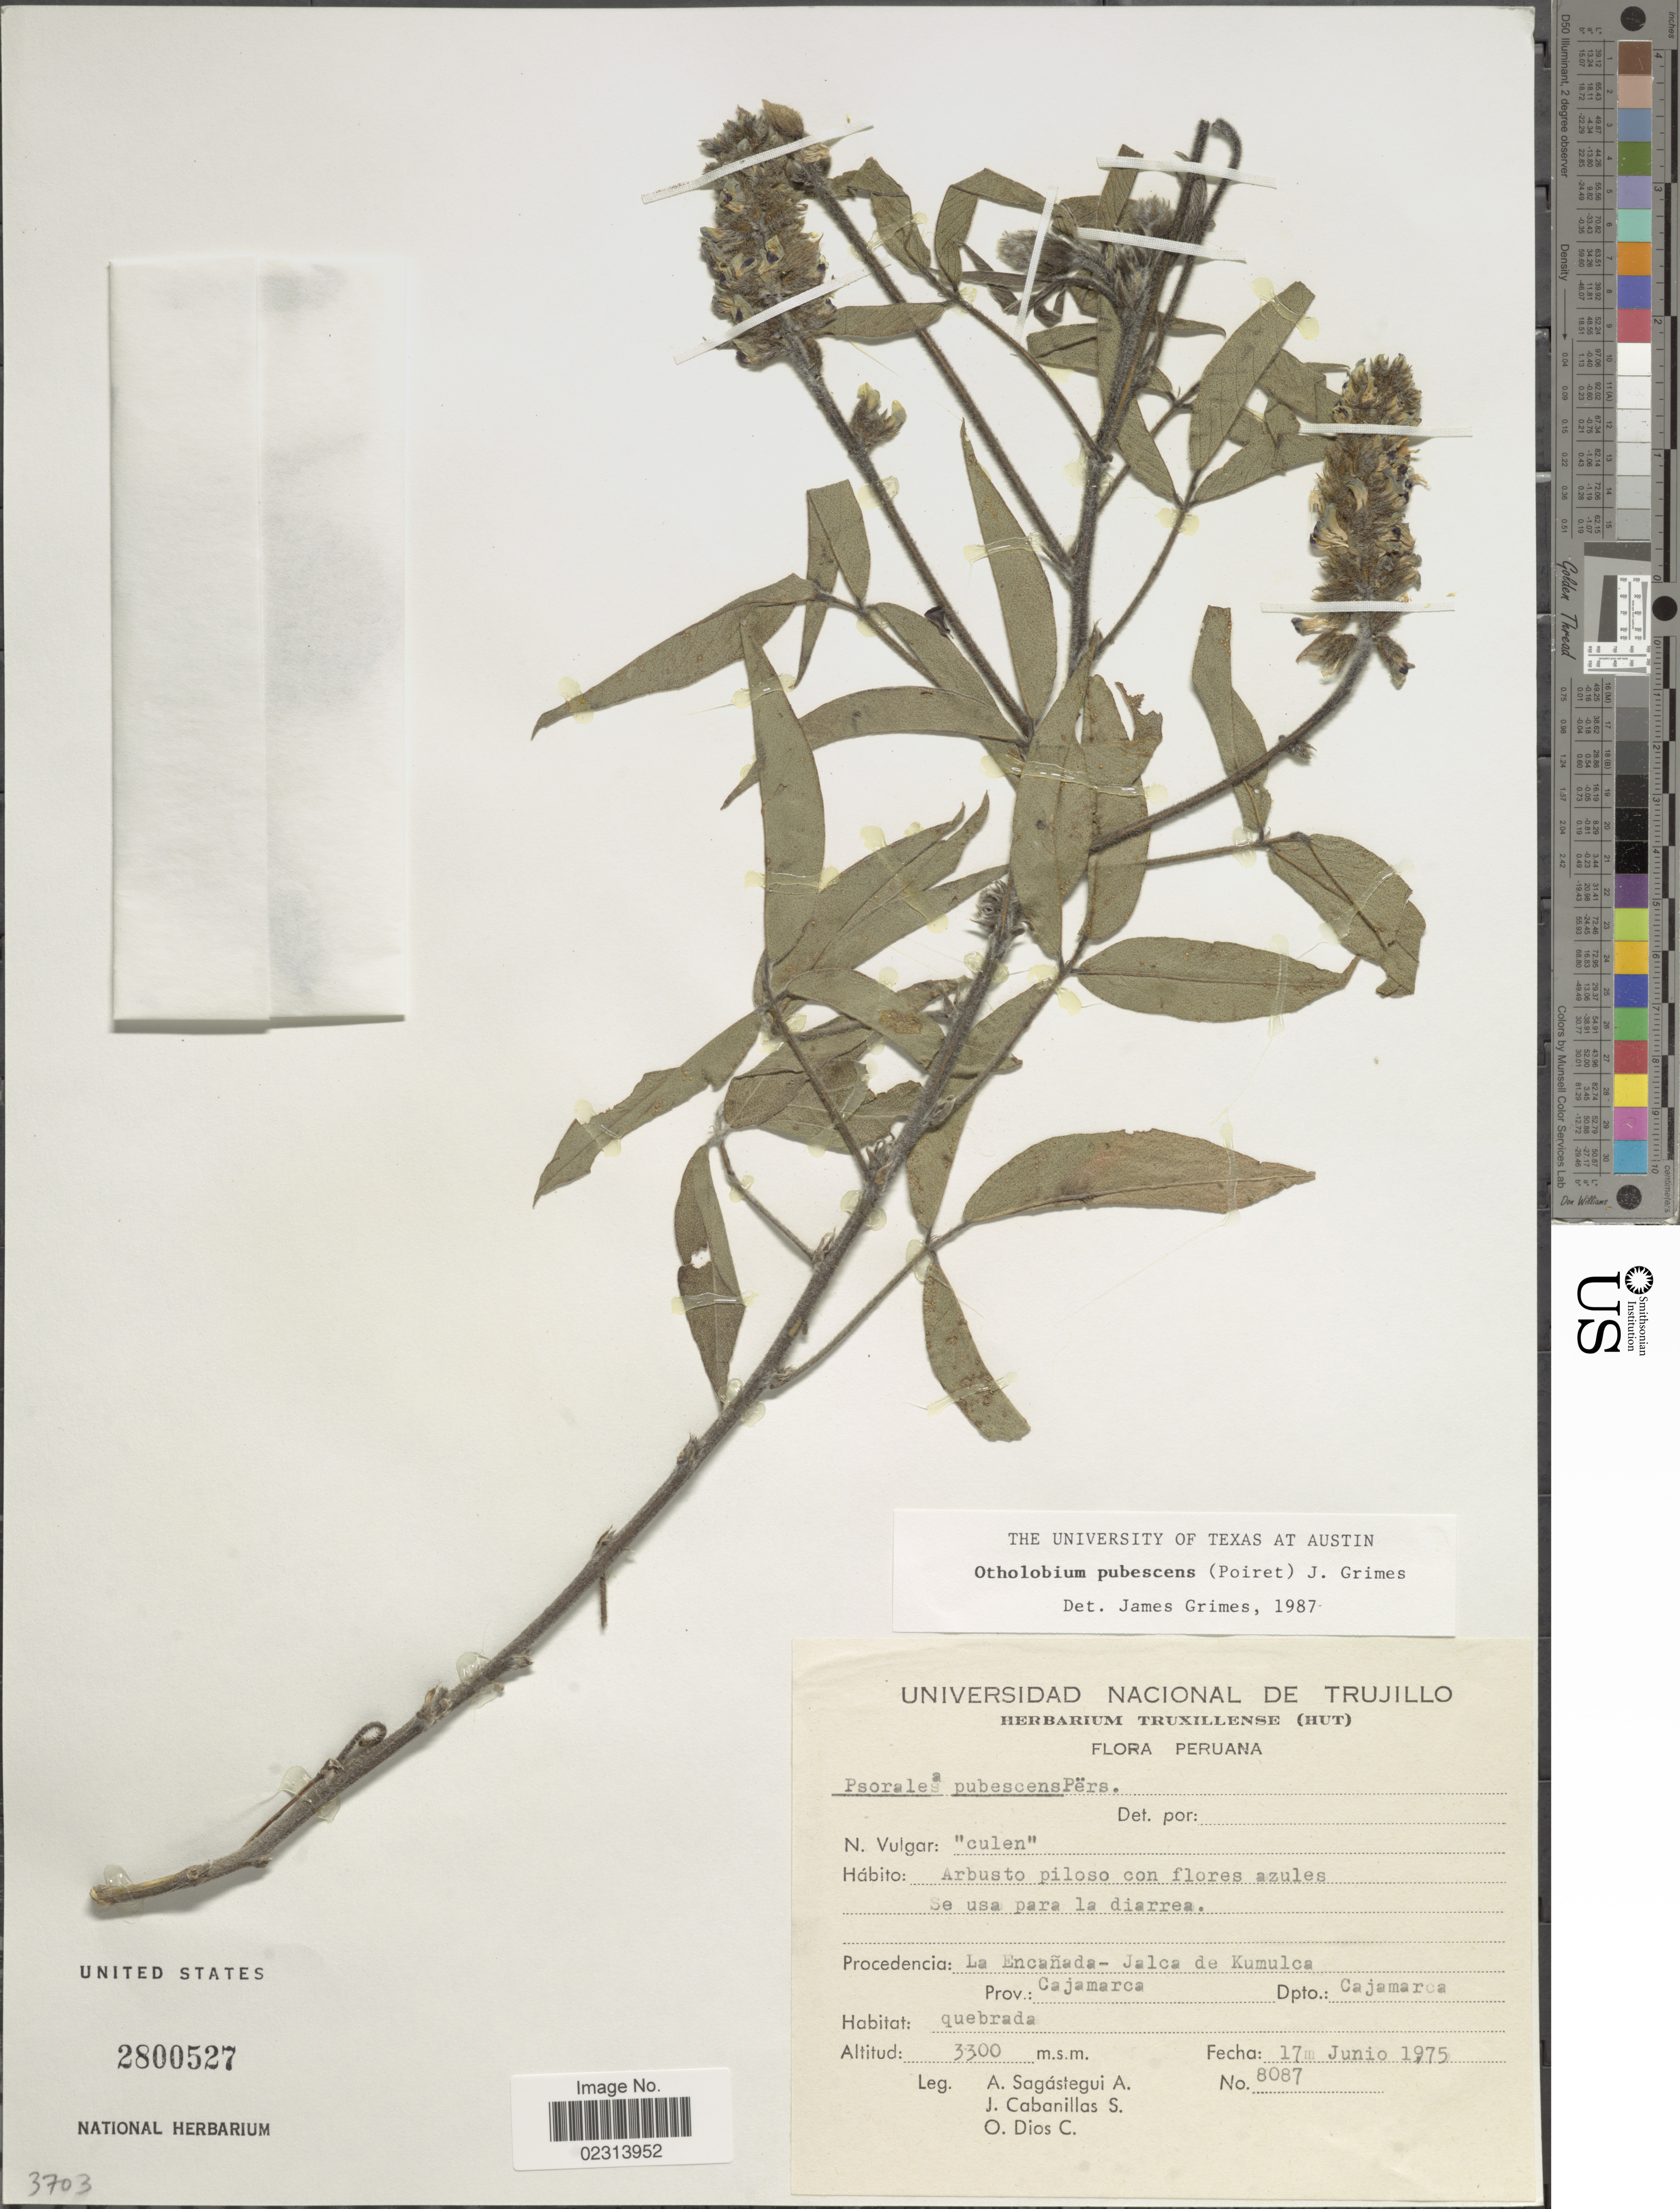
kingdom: Plantae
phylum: Tracheophyta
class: Magnoliopsida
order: Fabales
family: Fabaceae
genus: Otholobium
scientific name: Otholobium pubescens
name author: (Poir.) J.W. Grimes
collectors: A. Sagástegui A., J. Cabanillas S. & O. Dios C.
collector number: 8087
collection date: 1975-06-17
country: Peru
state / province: Cajamarca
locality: Procedencia: La Encanada - Jalca de Kumulca, Prov. Cajamarca, Dpto. Cajamarca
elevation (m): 3300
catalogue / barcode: US 2800527